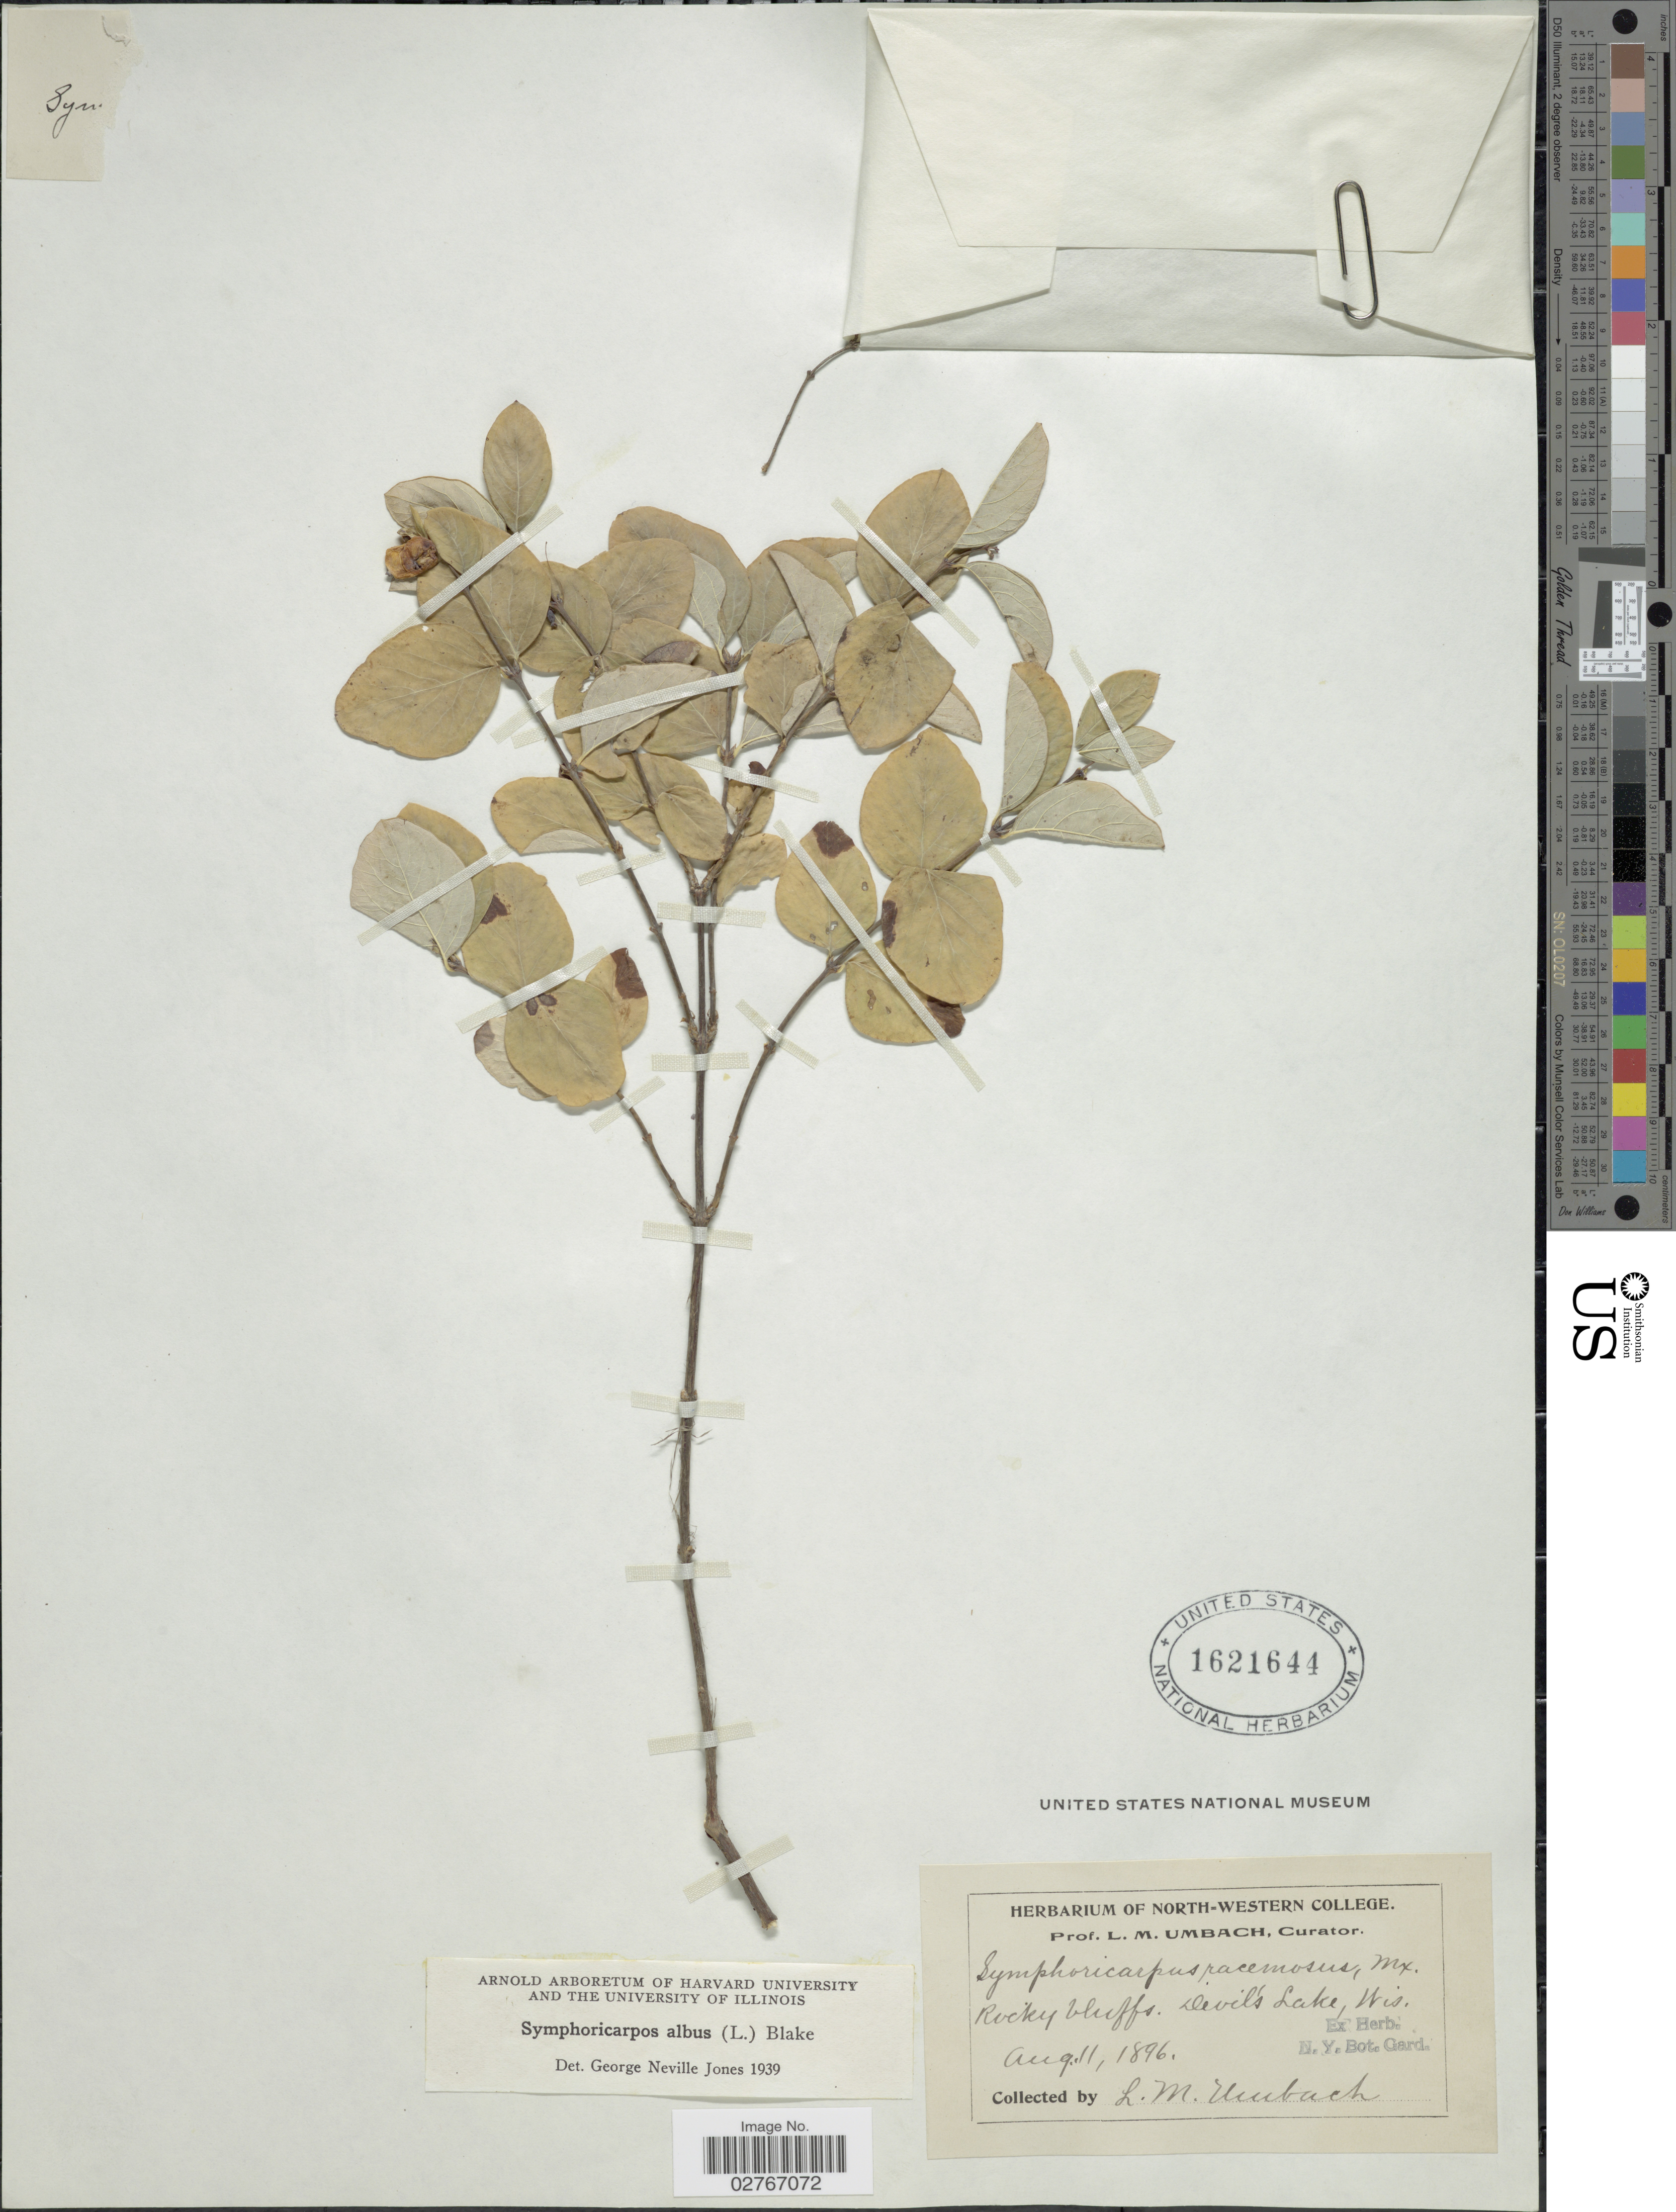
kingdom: Plantae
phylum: Tracheophyta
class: Magnoliopsida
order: Dipsacales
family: Caprifoliaceae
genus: Symphoricarpos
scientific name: Symphoricarpos albus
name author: (L.) S.F. Blake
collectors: L. M. Umbach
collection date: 1896-08-11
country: United States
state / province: Wisconsin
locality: Devil's Lake, Wis.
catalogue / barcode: US 1621644